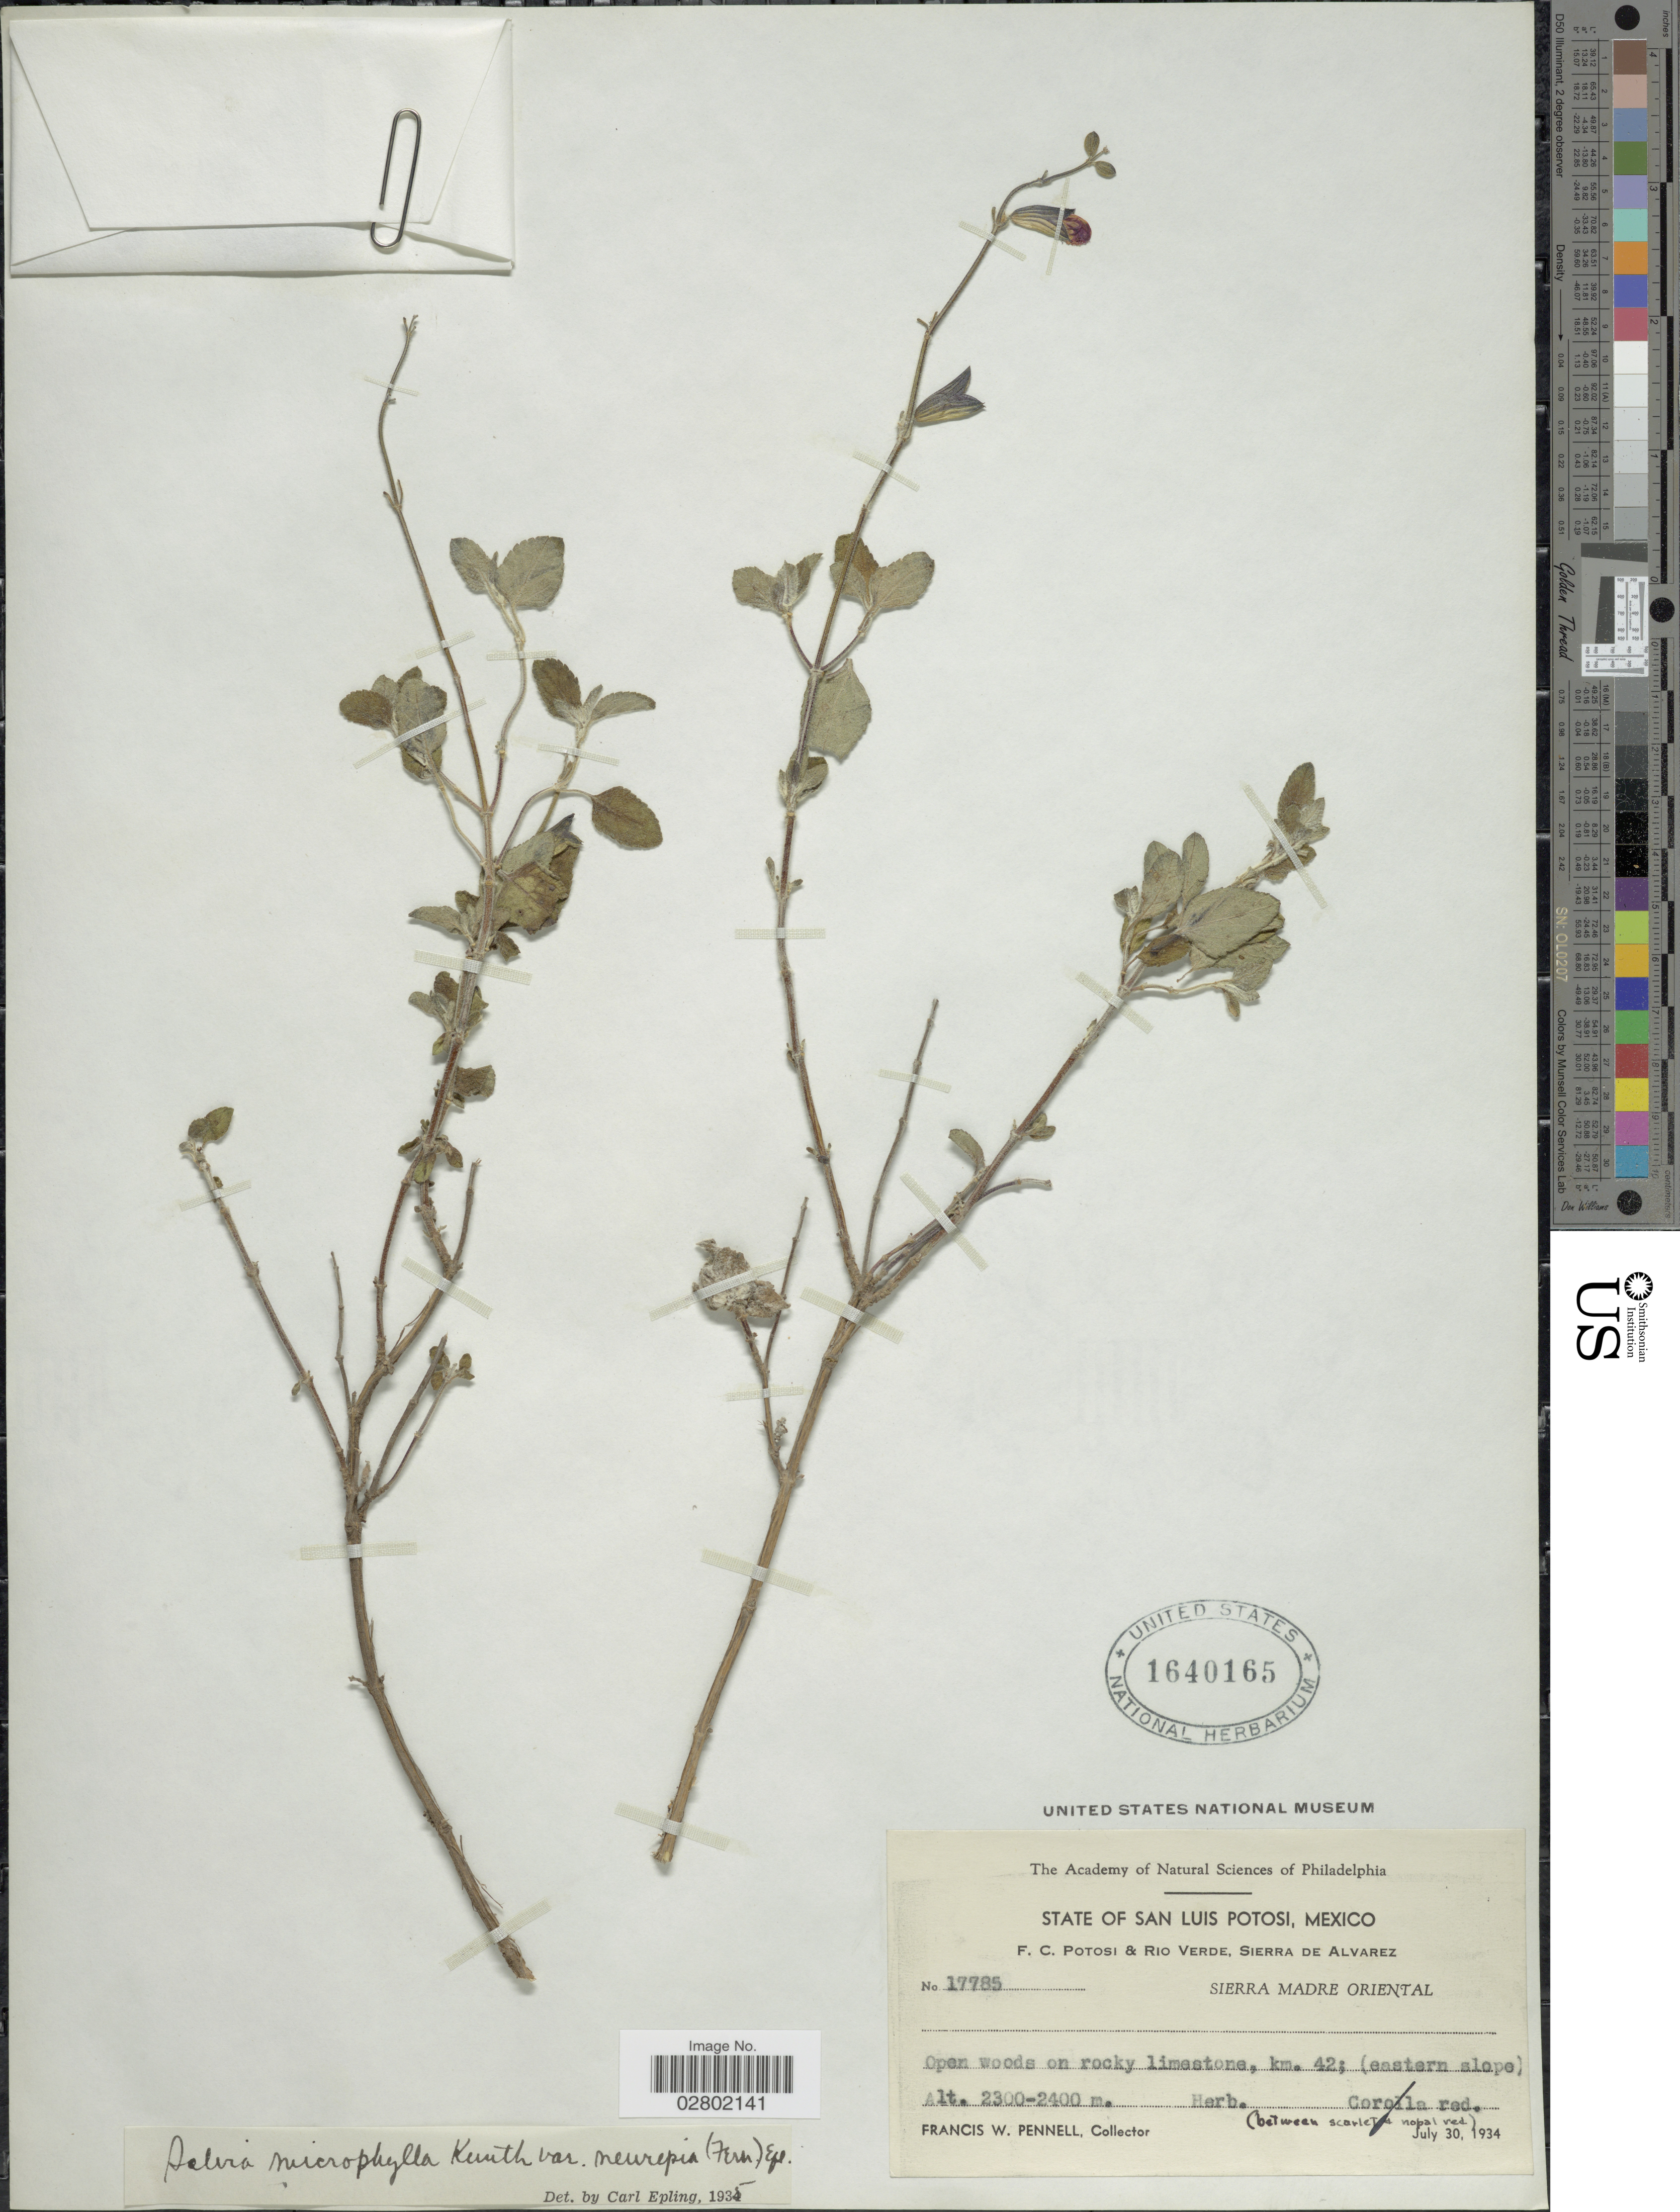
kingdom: Plantae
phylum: Tracheophyta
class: Magnoliopsida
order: Lamiales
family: Lamiaceae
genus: Salvia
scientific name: Salvia microphylla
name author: Kunth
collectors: F. W. Pennell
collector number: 17785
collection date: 1934-07-30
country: Mexico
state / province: San Luis Potosí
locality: F.C. Potosi & Rio Verde, Sierra de Alvarez, Sierra Madre Oriental, km 42 (eastern slope).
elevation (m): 2300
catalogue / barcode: US 1640165